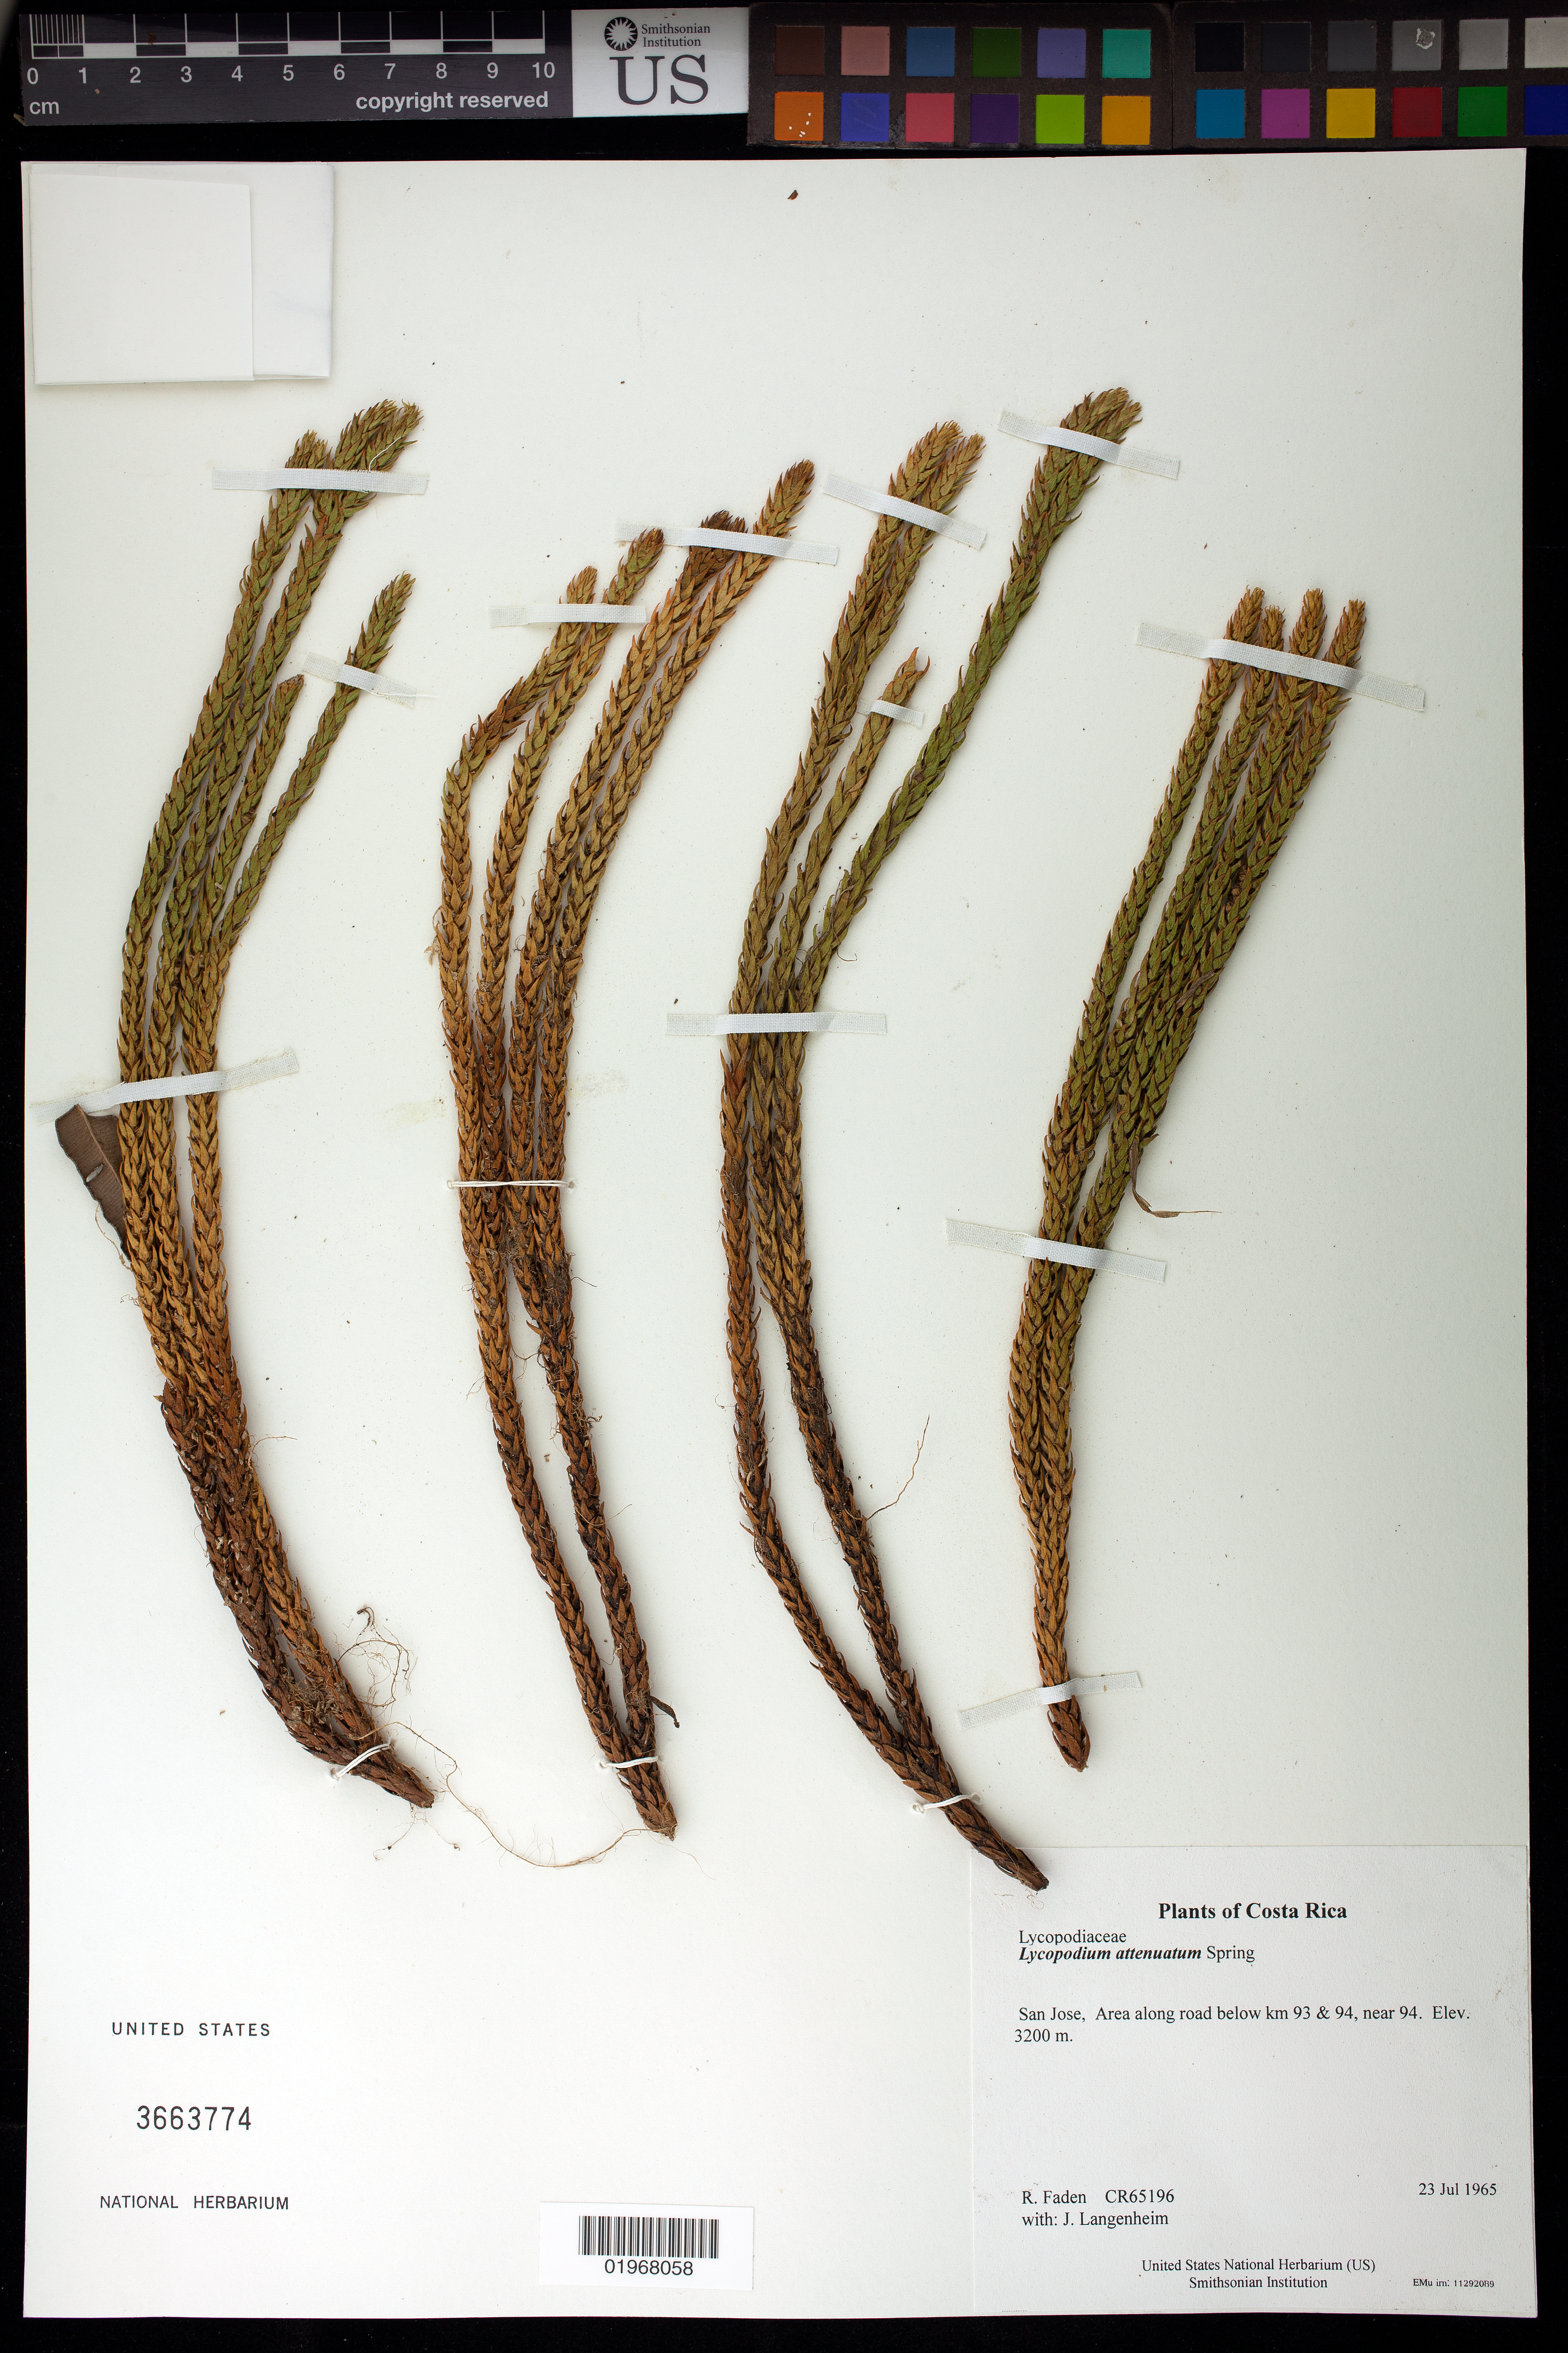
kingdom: Plantae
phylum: Tracheophyta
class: Lycopodiopsida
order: Lycopodiales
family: Lycopodiaceae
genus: Phlegmariurus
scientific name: Phlegmariurus attenuatus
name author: (Spring) B. Øllg.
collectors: R. B. Faden & J. Langenheim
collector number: CR65196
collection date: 1965-07-23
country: Costa Rica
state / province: San Jose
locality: Area along road below km 93 & 94, near 94.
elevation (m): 3200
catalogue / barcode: US 3663774